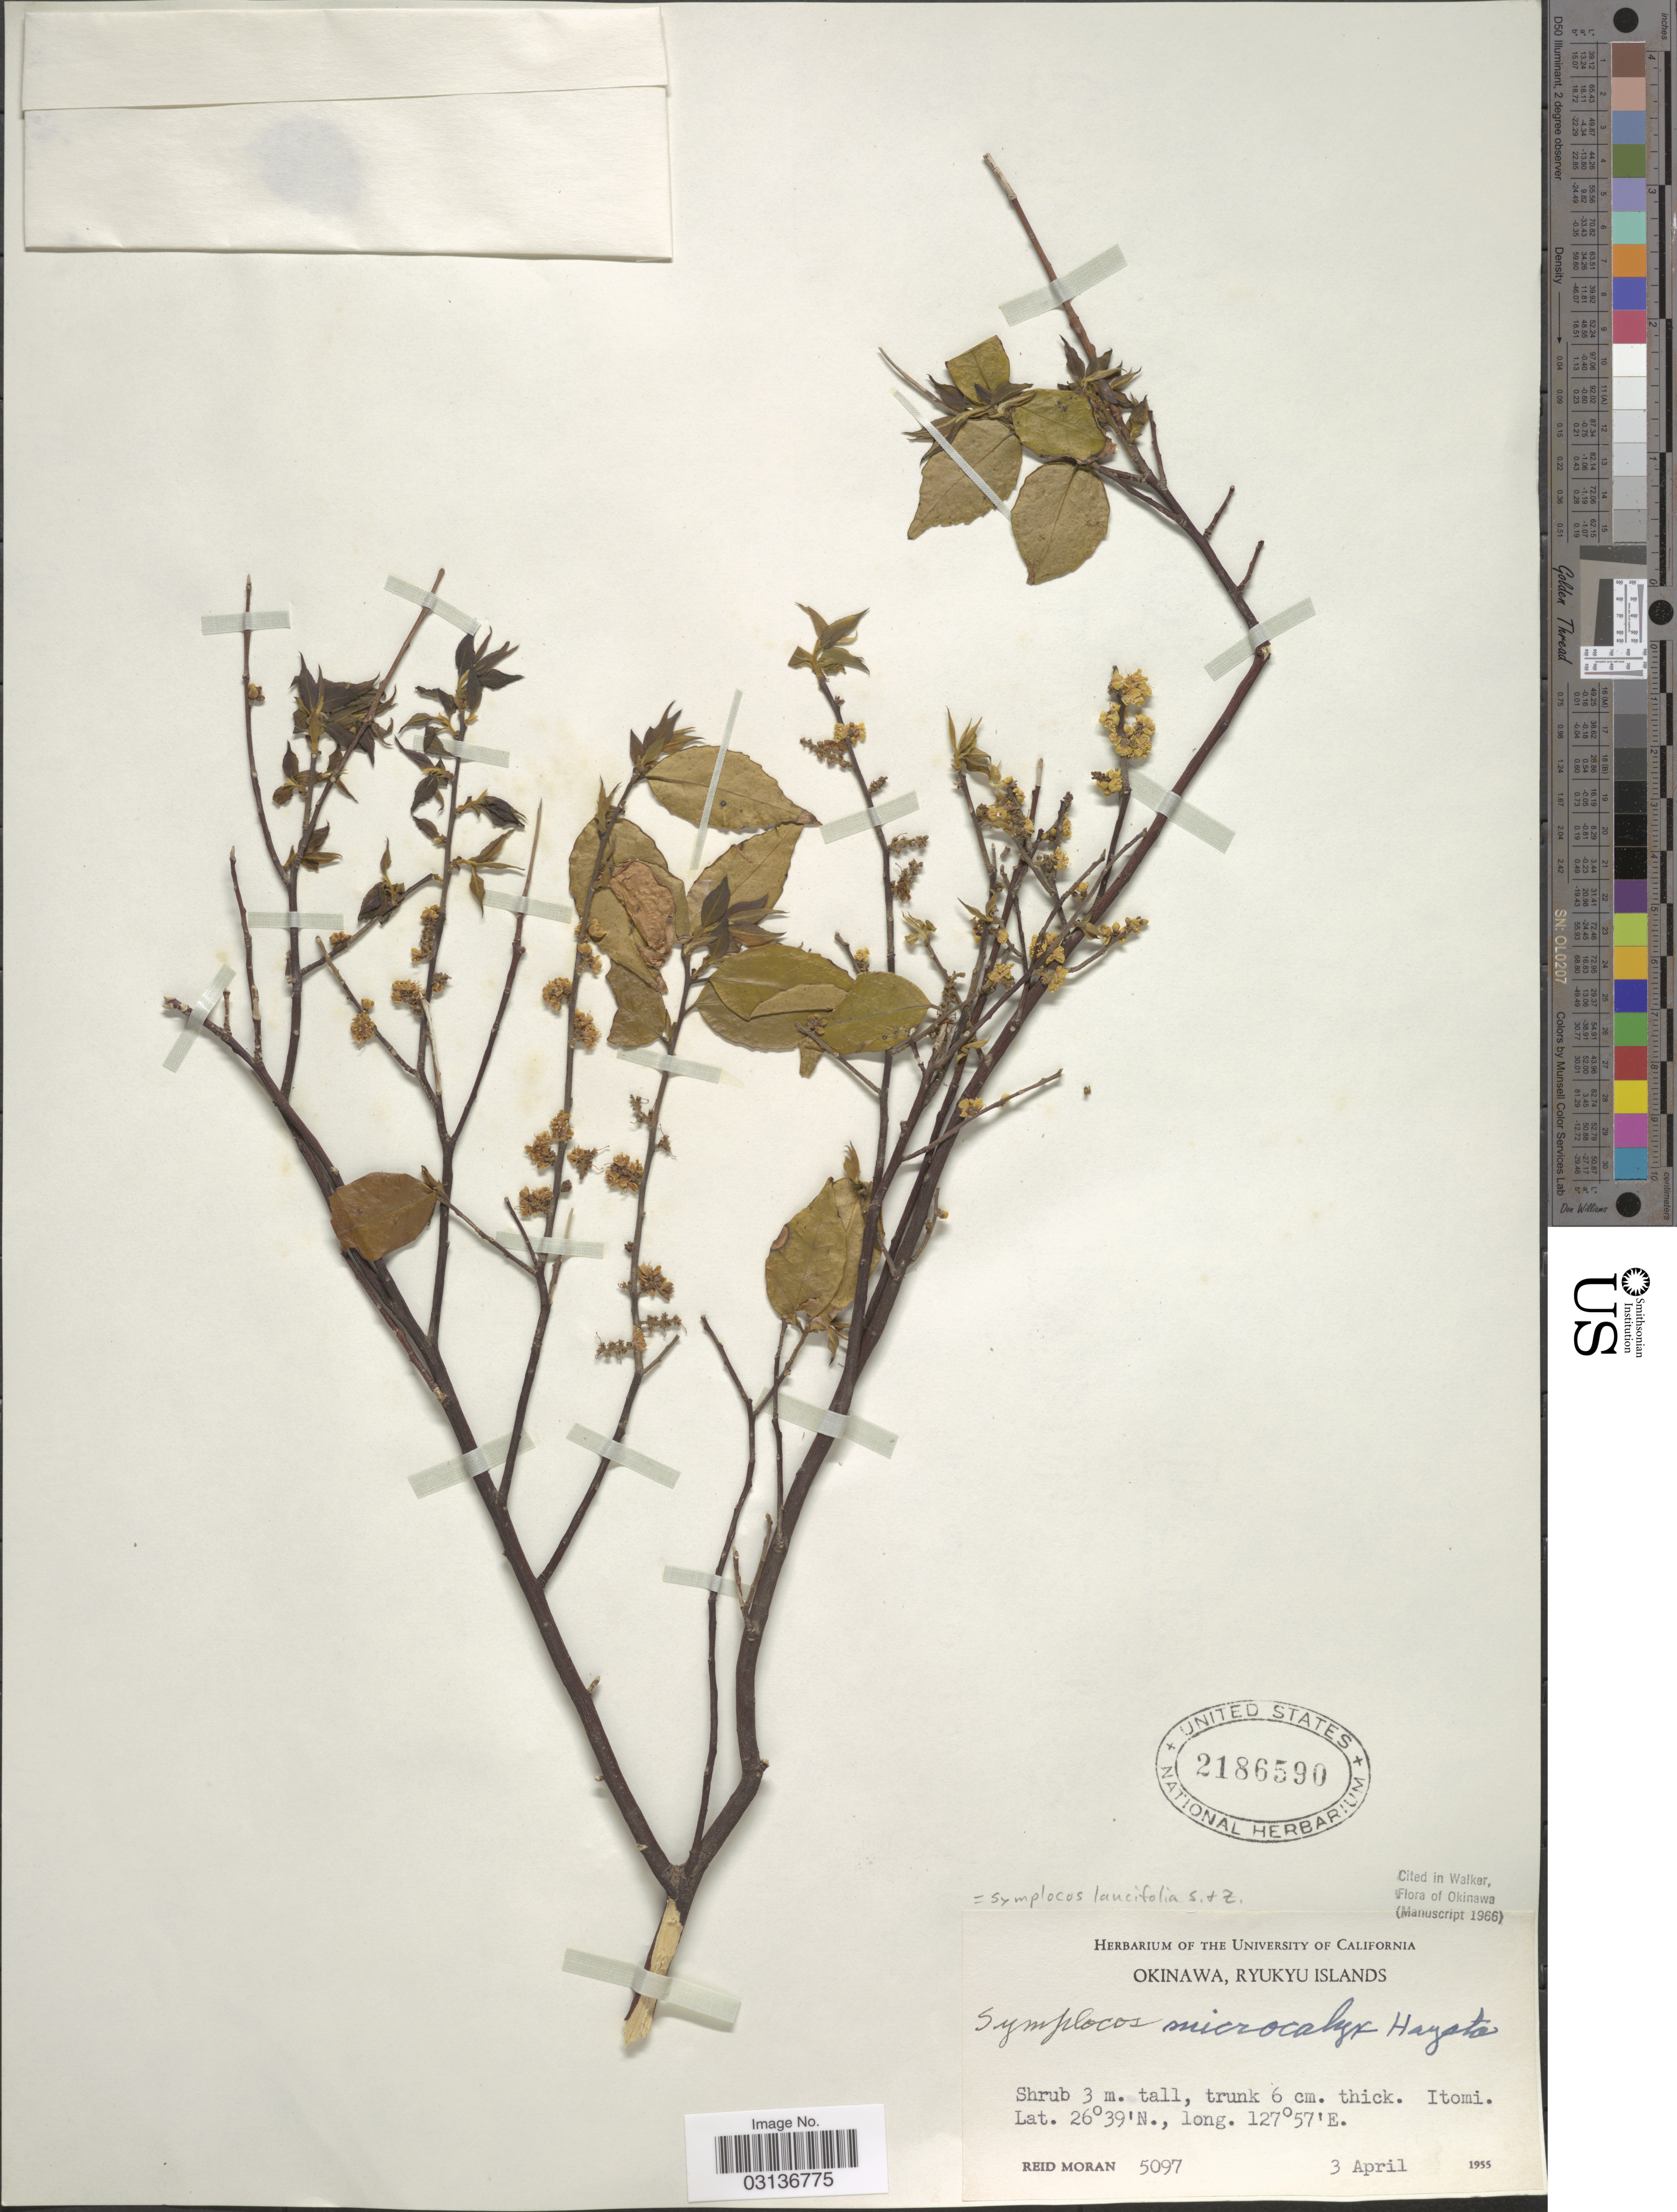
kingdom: Plantae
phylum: Tracheophyta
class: Magnoliopsida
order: Ericales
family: Symplocaceae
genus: Symplocos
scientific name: Symplocos lancifolia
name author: Siebert & Zucc.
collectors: R. Moran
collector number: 5097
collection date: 1955-04-03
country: Japan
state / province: Okinawa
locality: Ryukyu Islands. Itomi.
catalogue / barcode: US 2186590